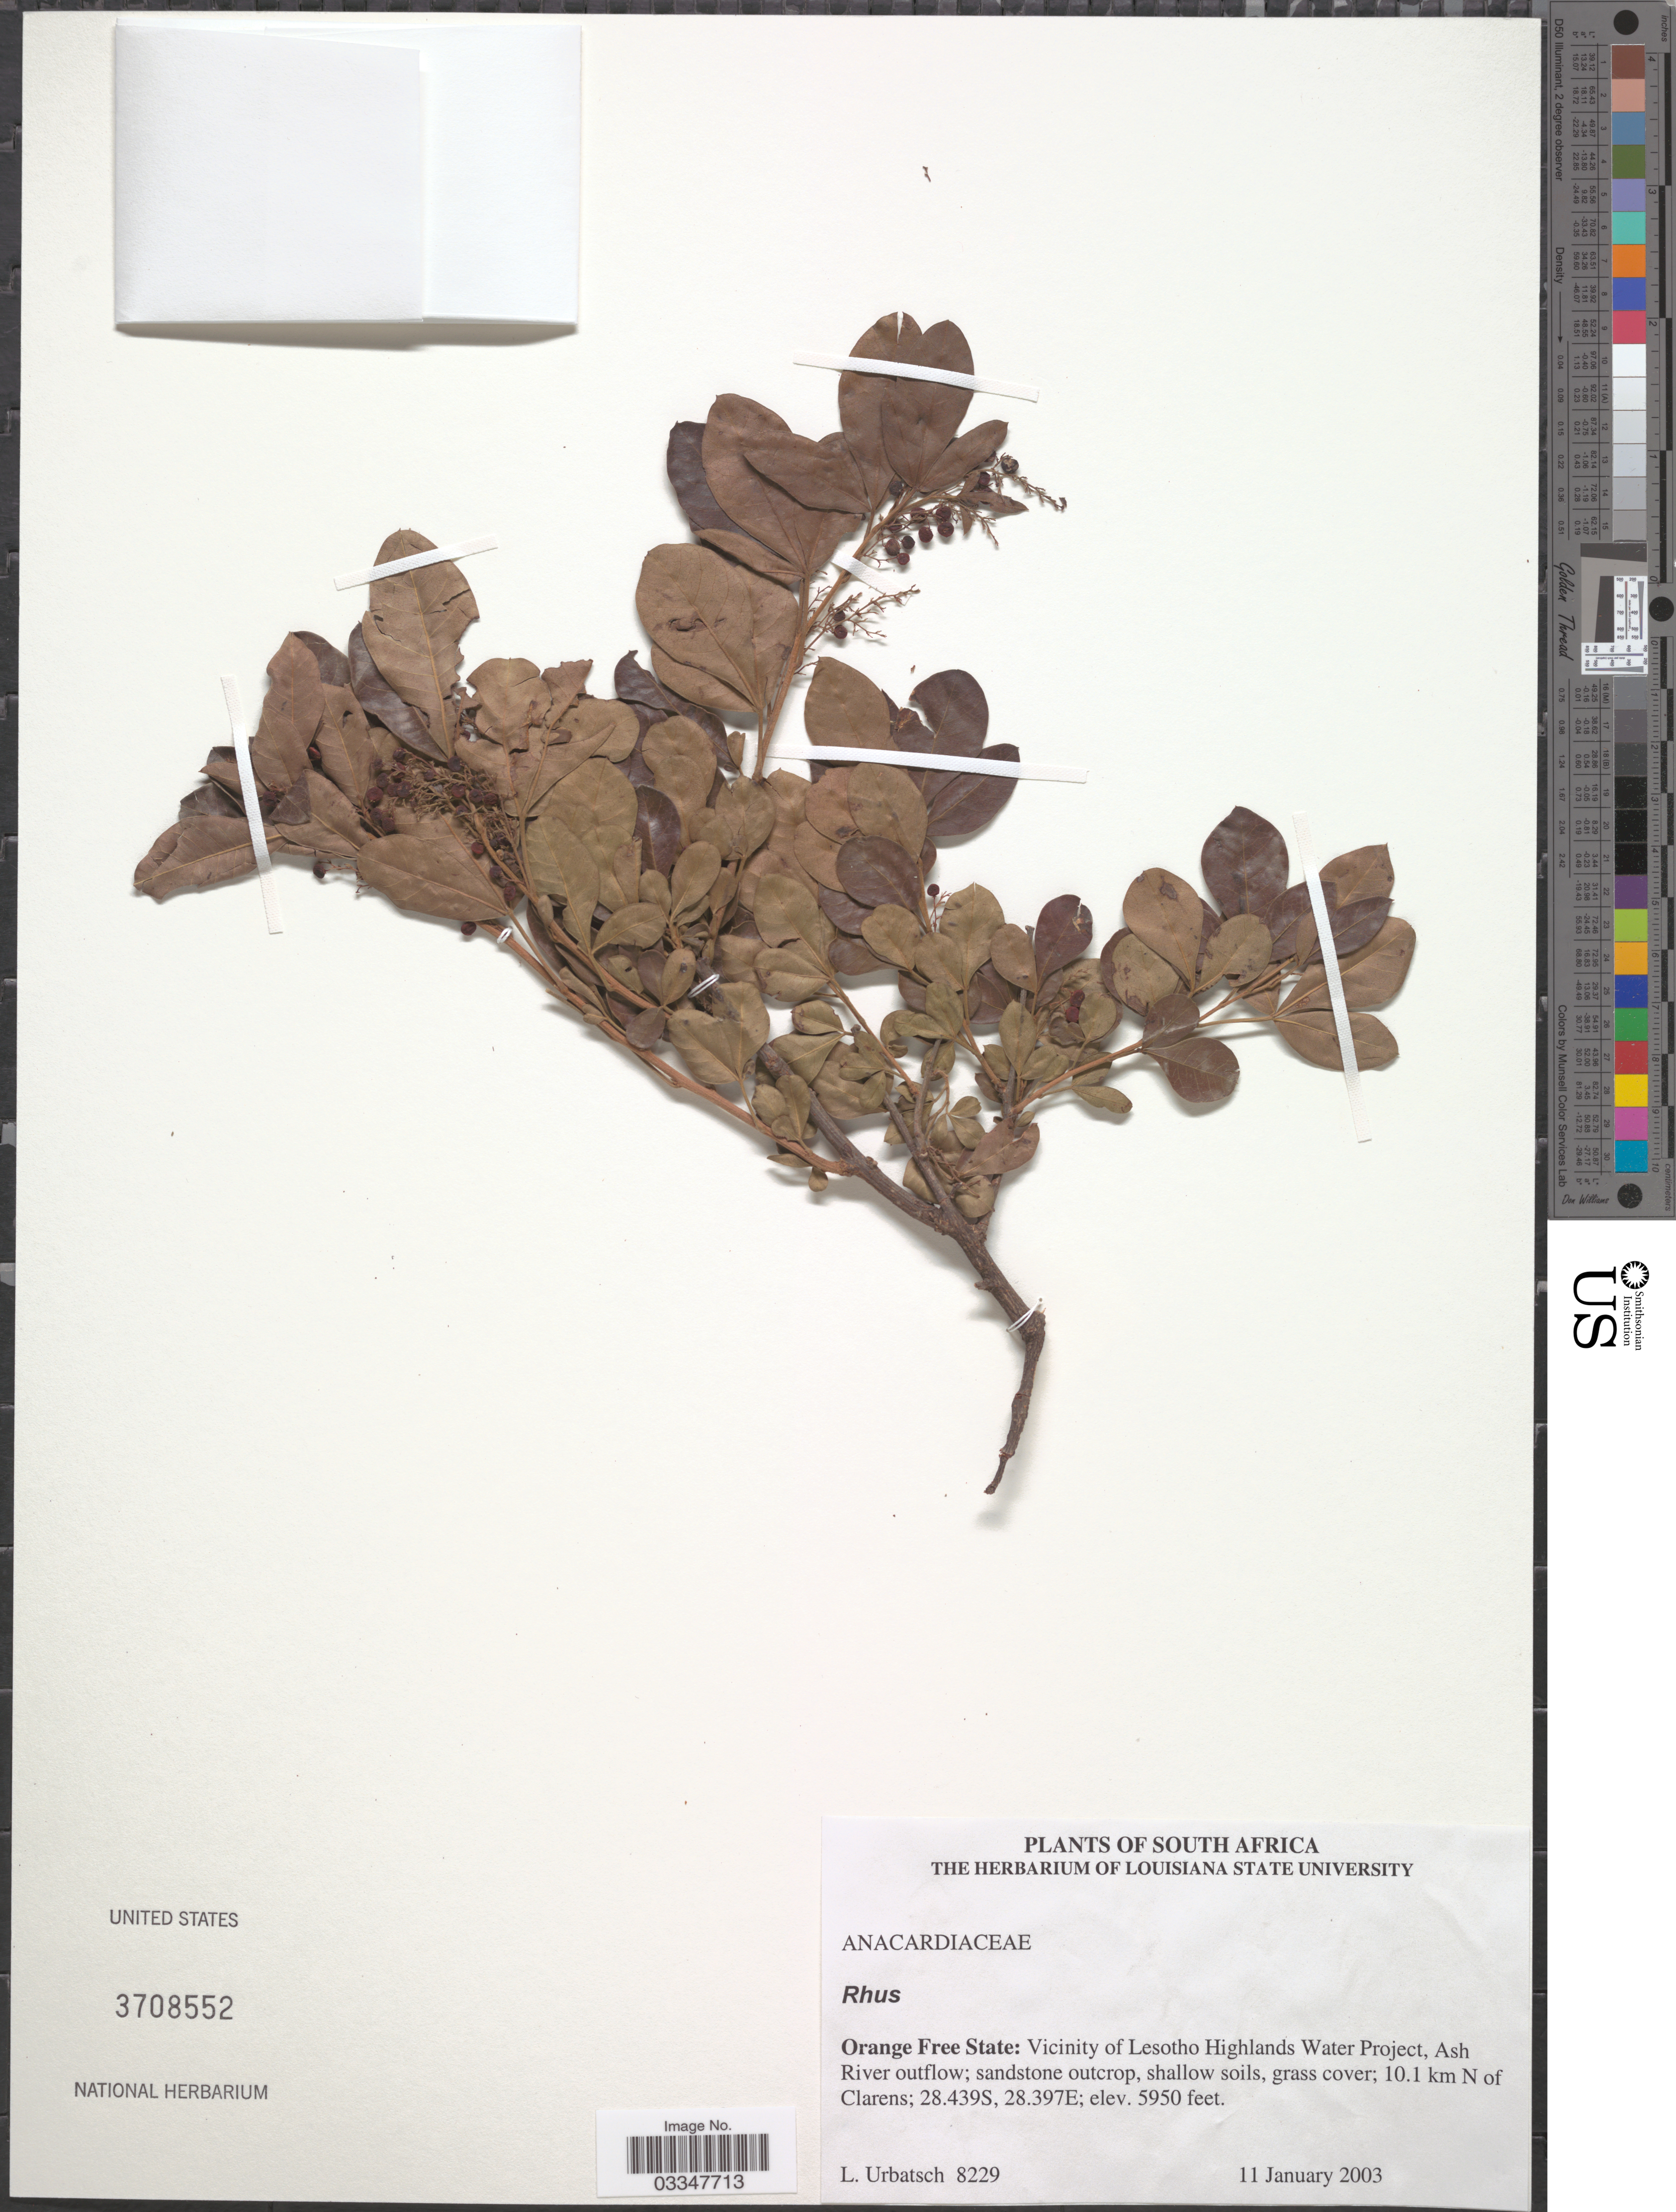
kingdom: Plantae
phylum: Tracheophyta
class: Magnoliopsida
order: Sapindales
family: Anacardiaceae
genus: Rhus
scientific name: Rhus sp.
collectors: L. E. Urbatsch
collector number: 8229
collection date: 2003-01-11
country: South Africa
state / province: Free State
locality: Orange Free State: Vicinity of Lesotho Highlands Water Project, Ash River outflow; 10.1 km N of Clarens.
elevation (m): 1814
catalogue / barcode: US 3708552